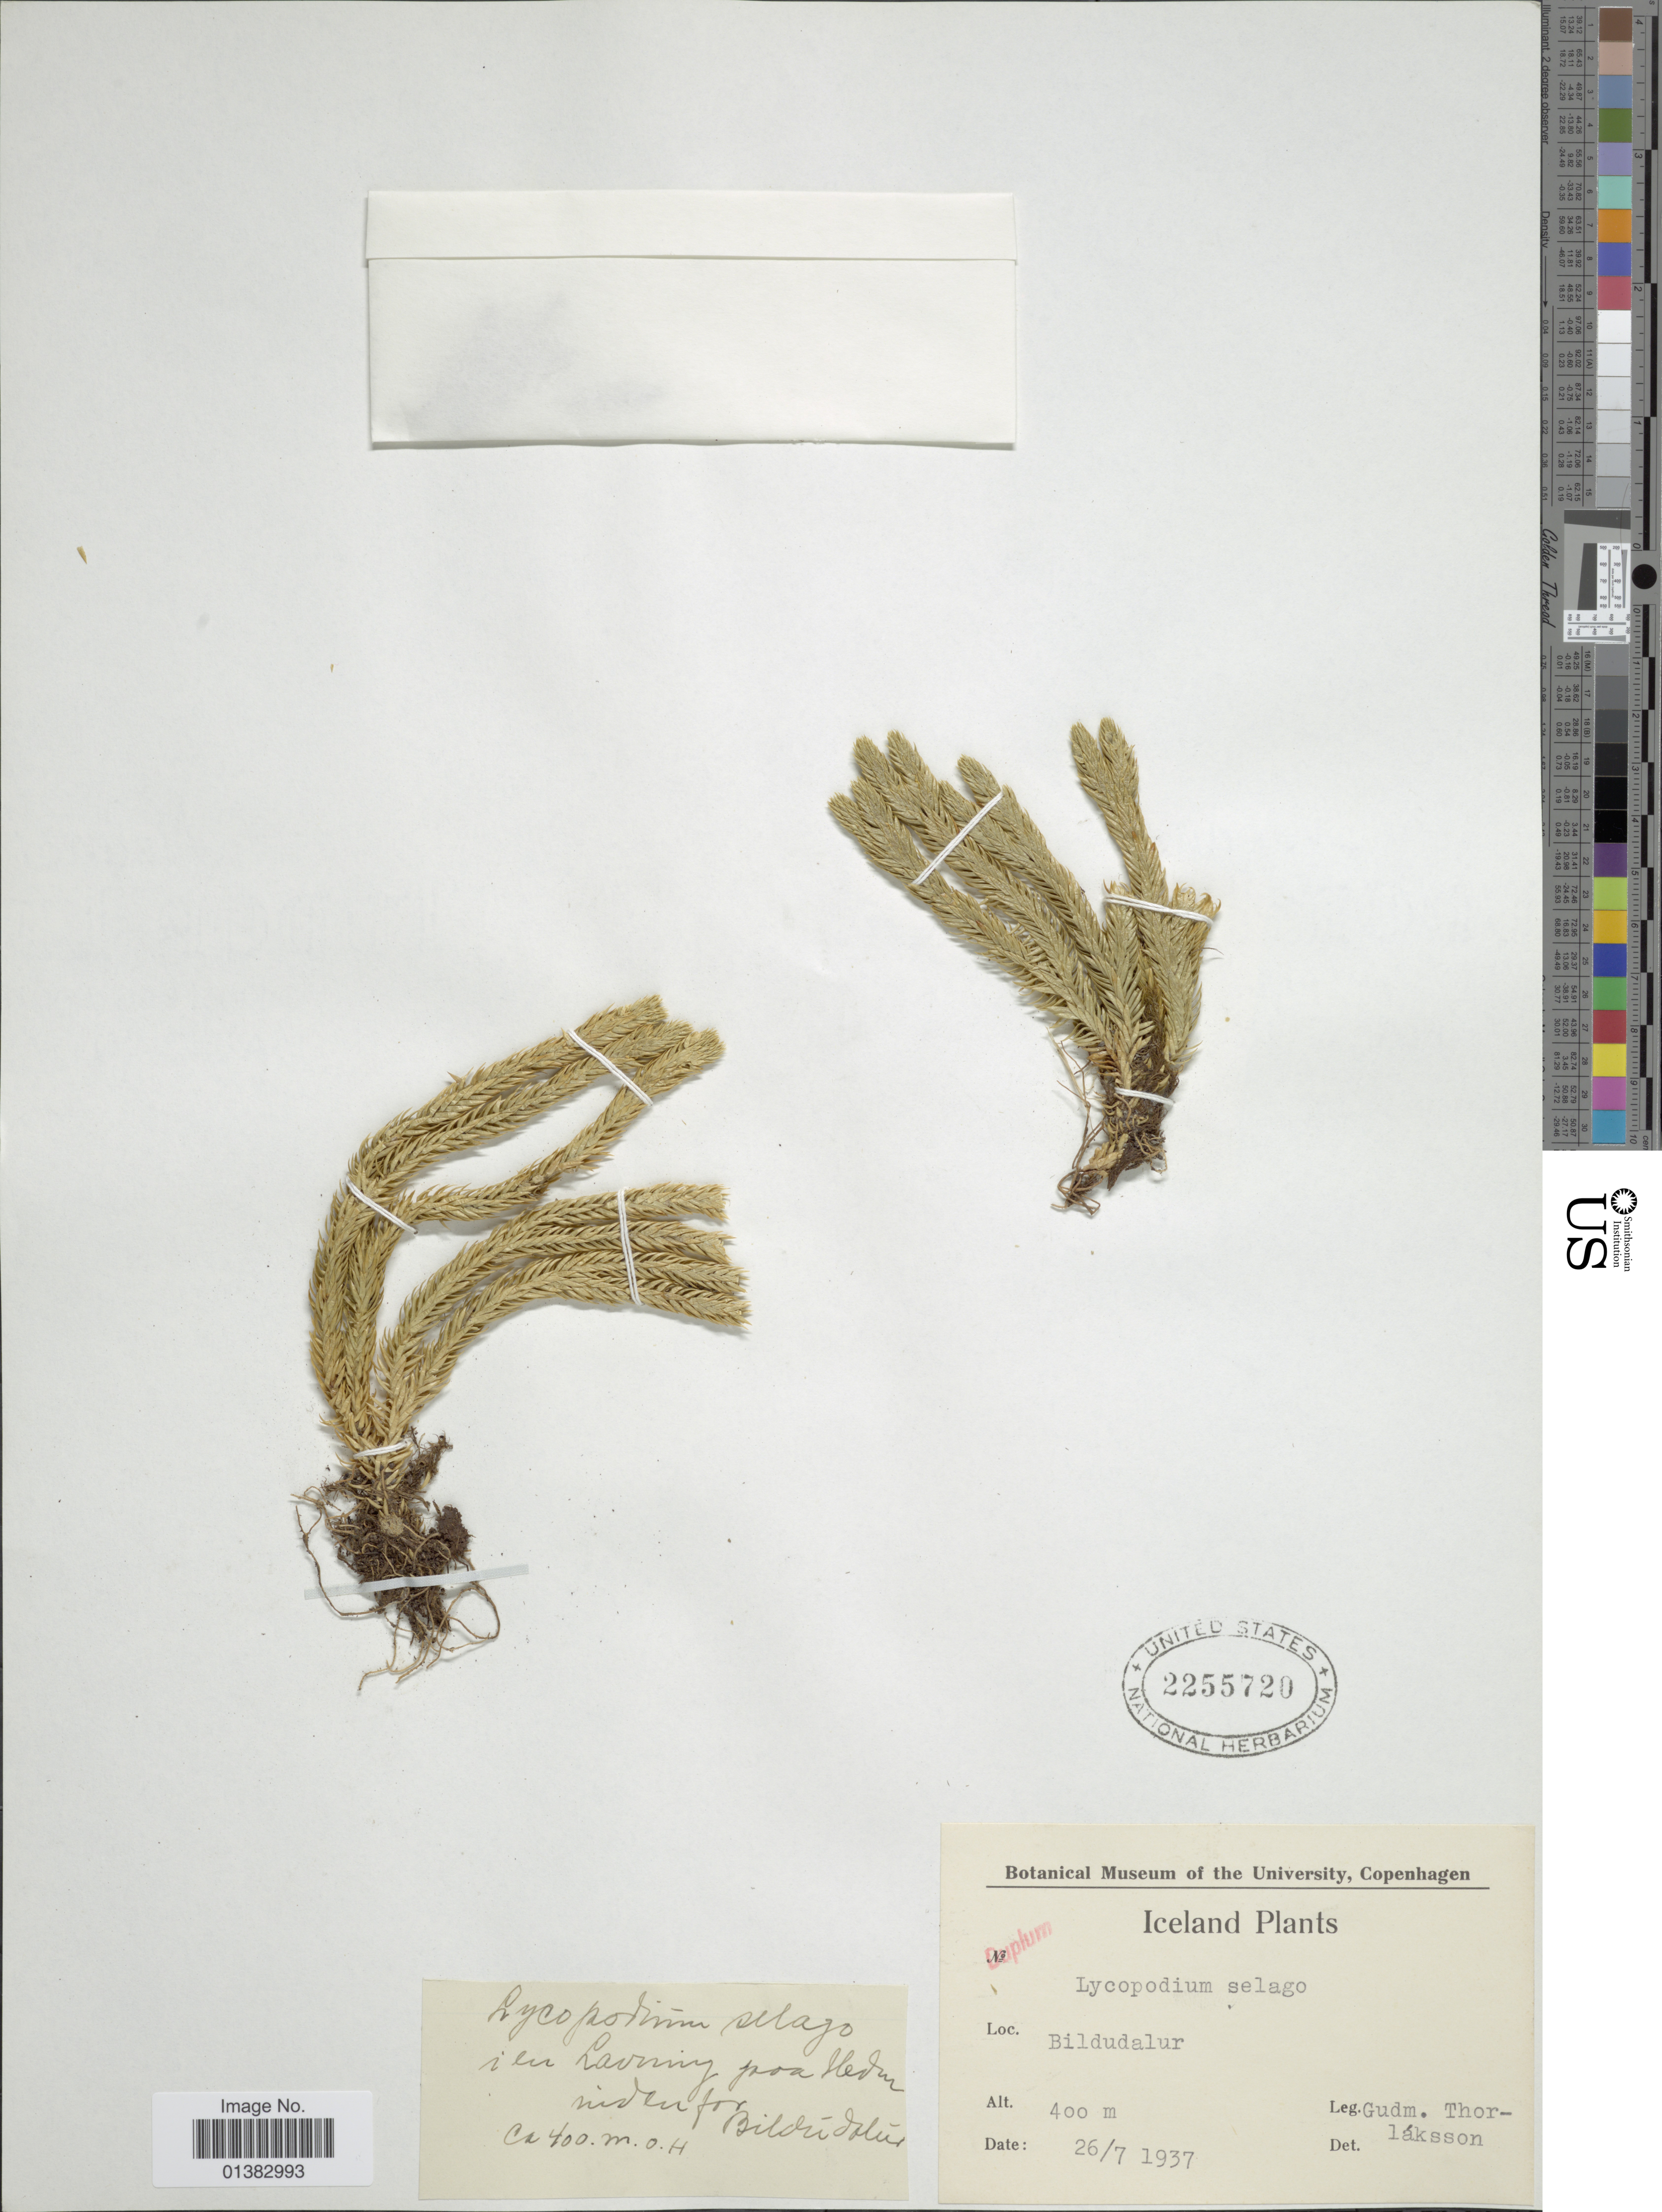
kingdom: Plantae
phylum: Tracheophyta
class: Lycopodiopsida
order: Lycopodiales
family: Lycopodiaceae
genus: Huperzia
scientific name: Huperzia selago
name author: (L.) Bernh. ex Schrank & Mart.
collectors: G. Thorlaksson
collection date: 1937-07-26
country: Iceland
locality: Bildudalur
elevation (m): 400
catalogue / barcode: US 2255720